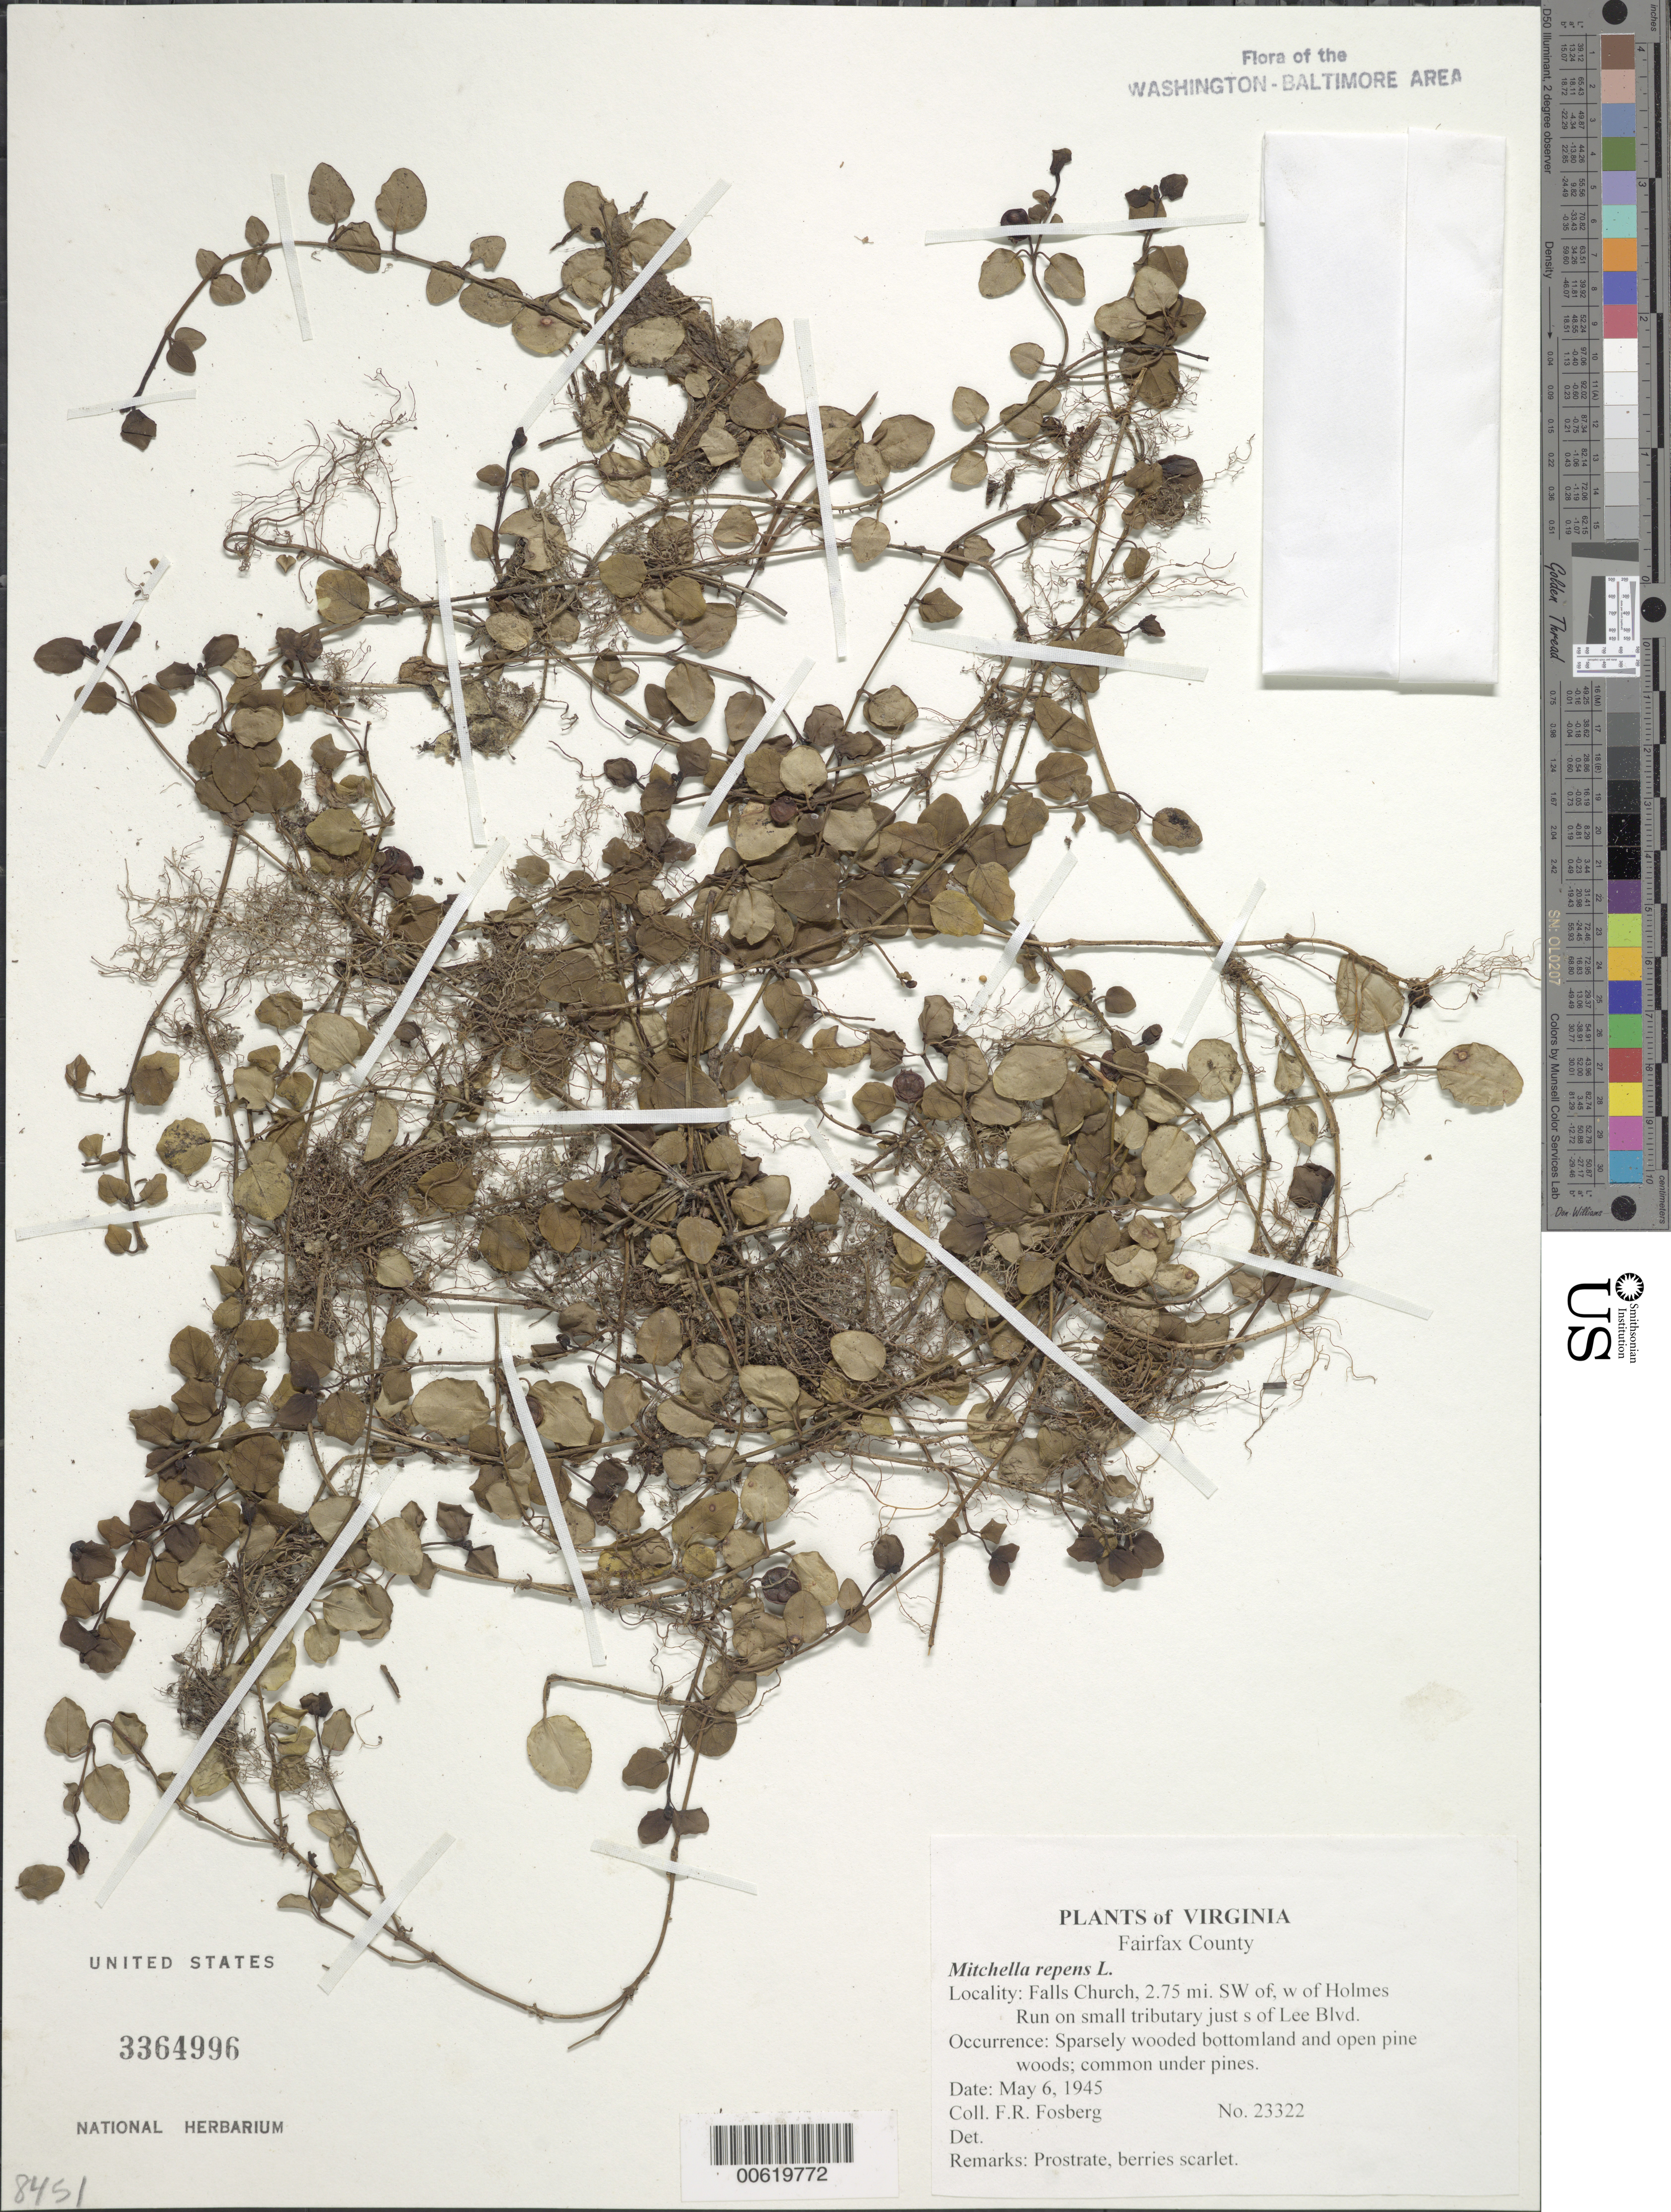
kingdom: Plantae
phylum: Tracheophyta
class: Magnoliopsida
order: Gentianales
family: Rubiaceae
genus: Mitchella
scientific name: Mitchella repens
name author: L.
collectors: F. R. Fosberg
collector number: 23322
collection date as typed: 06 May 1945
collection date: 1945-05-06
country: United States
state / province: Virginia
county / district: Fairfax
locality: Falls Church, 2.75 mi. SW of, W of Holmes Run on small tributary just S of Lee Blvd.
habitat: Sparsely wooded bottomland and open pine woods; common under pines.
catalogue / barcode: US 3364996